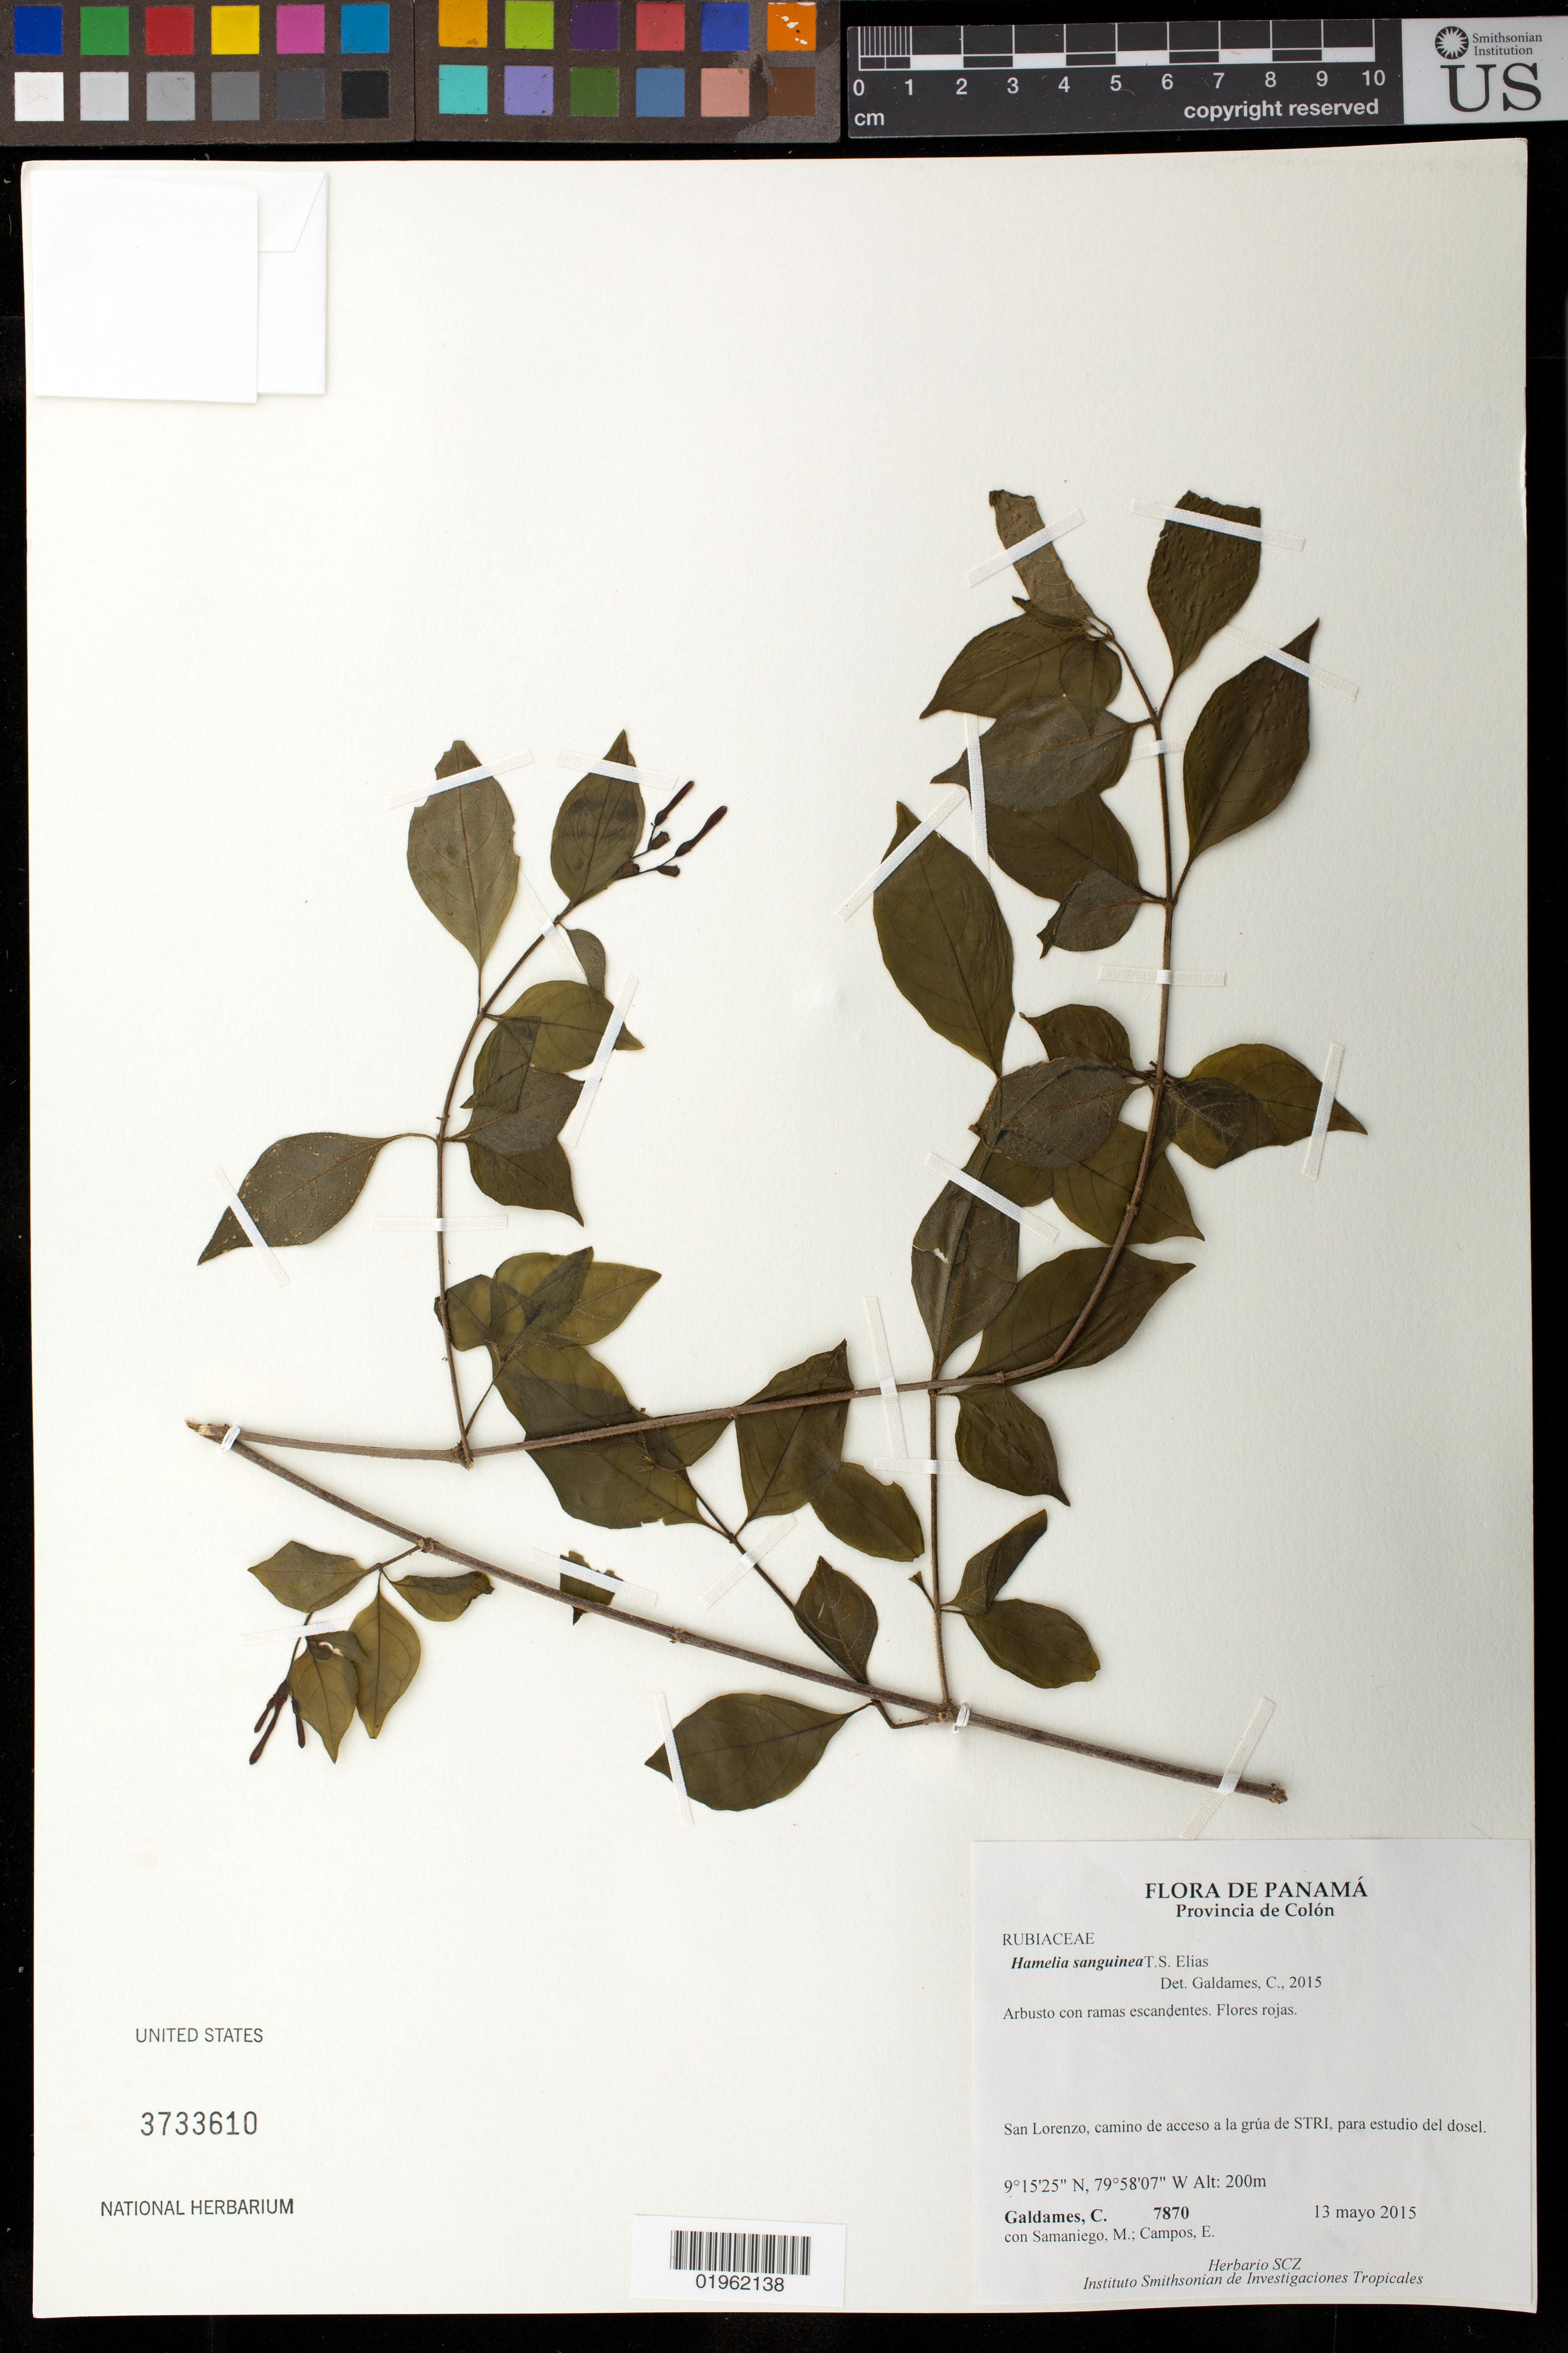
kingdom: Plantae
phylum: Tracheophyta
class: Magnoliopsida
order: Gentianales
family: Rubiaceae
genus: Hamelia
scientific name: Hamelia sanguinea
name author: Elias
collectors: C. Galdames, M. Samaniego & E. Campos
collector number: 7870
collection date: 2015-05-13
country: Panama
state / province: Colón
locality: San Lorenzo, camino de acceso a la grúa de STRI, para estudio del dosel.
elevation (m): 200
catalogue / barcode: US 3733610